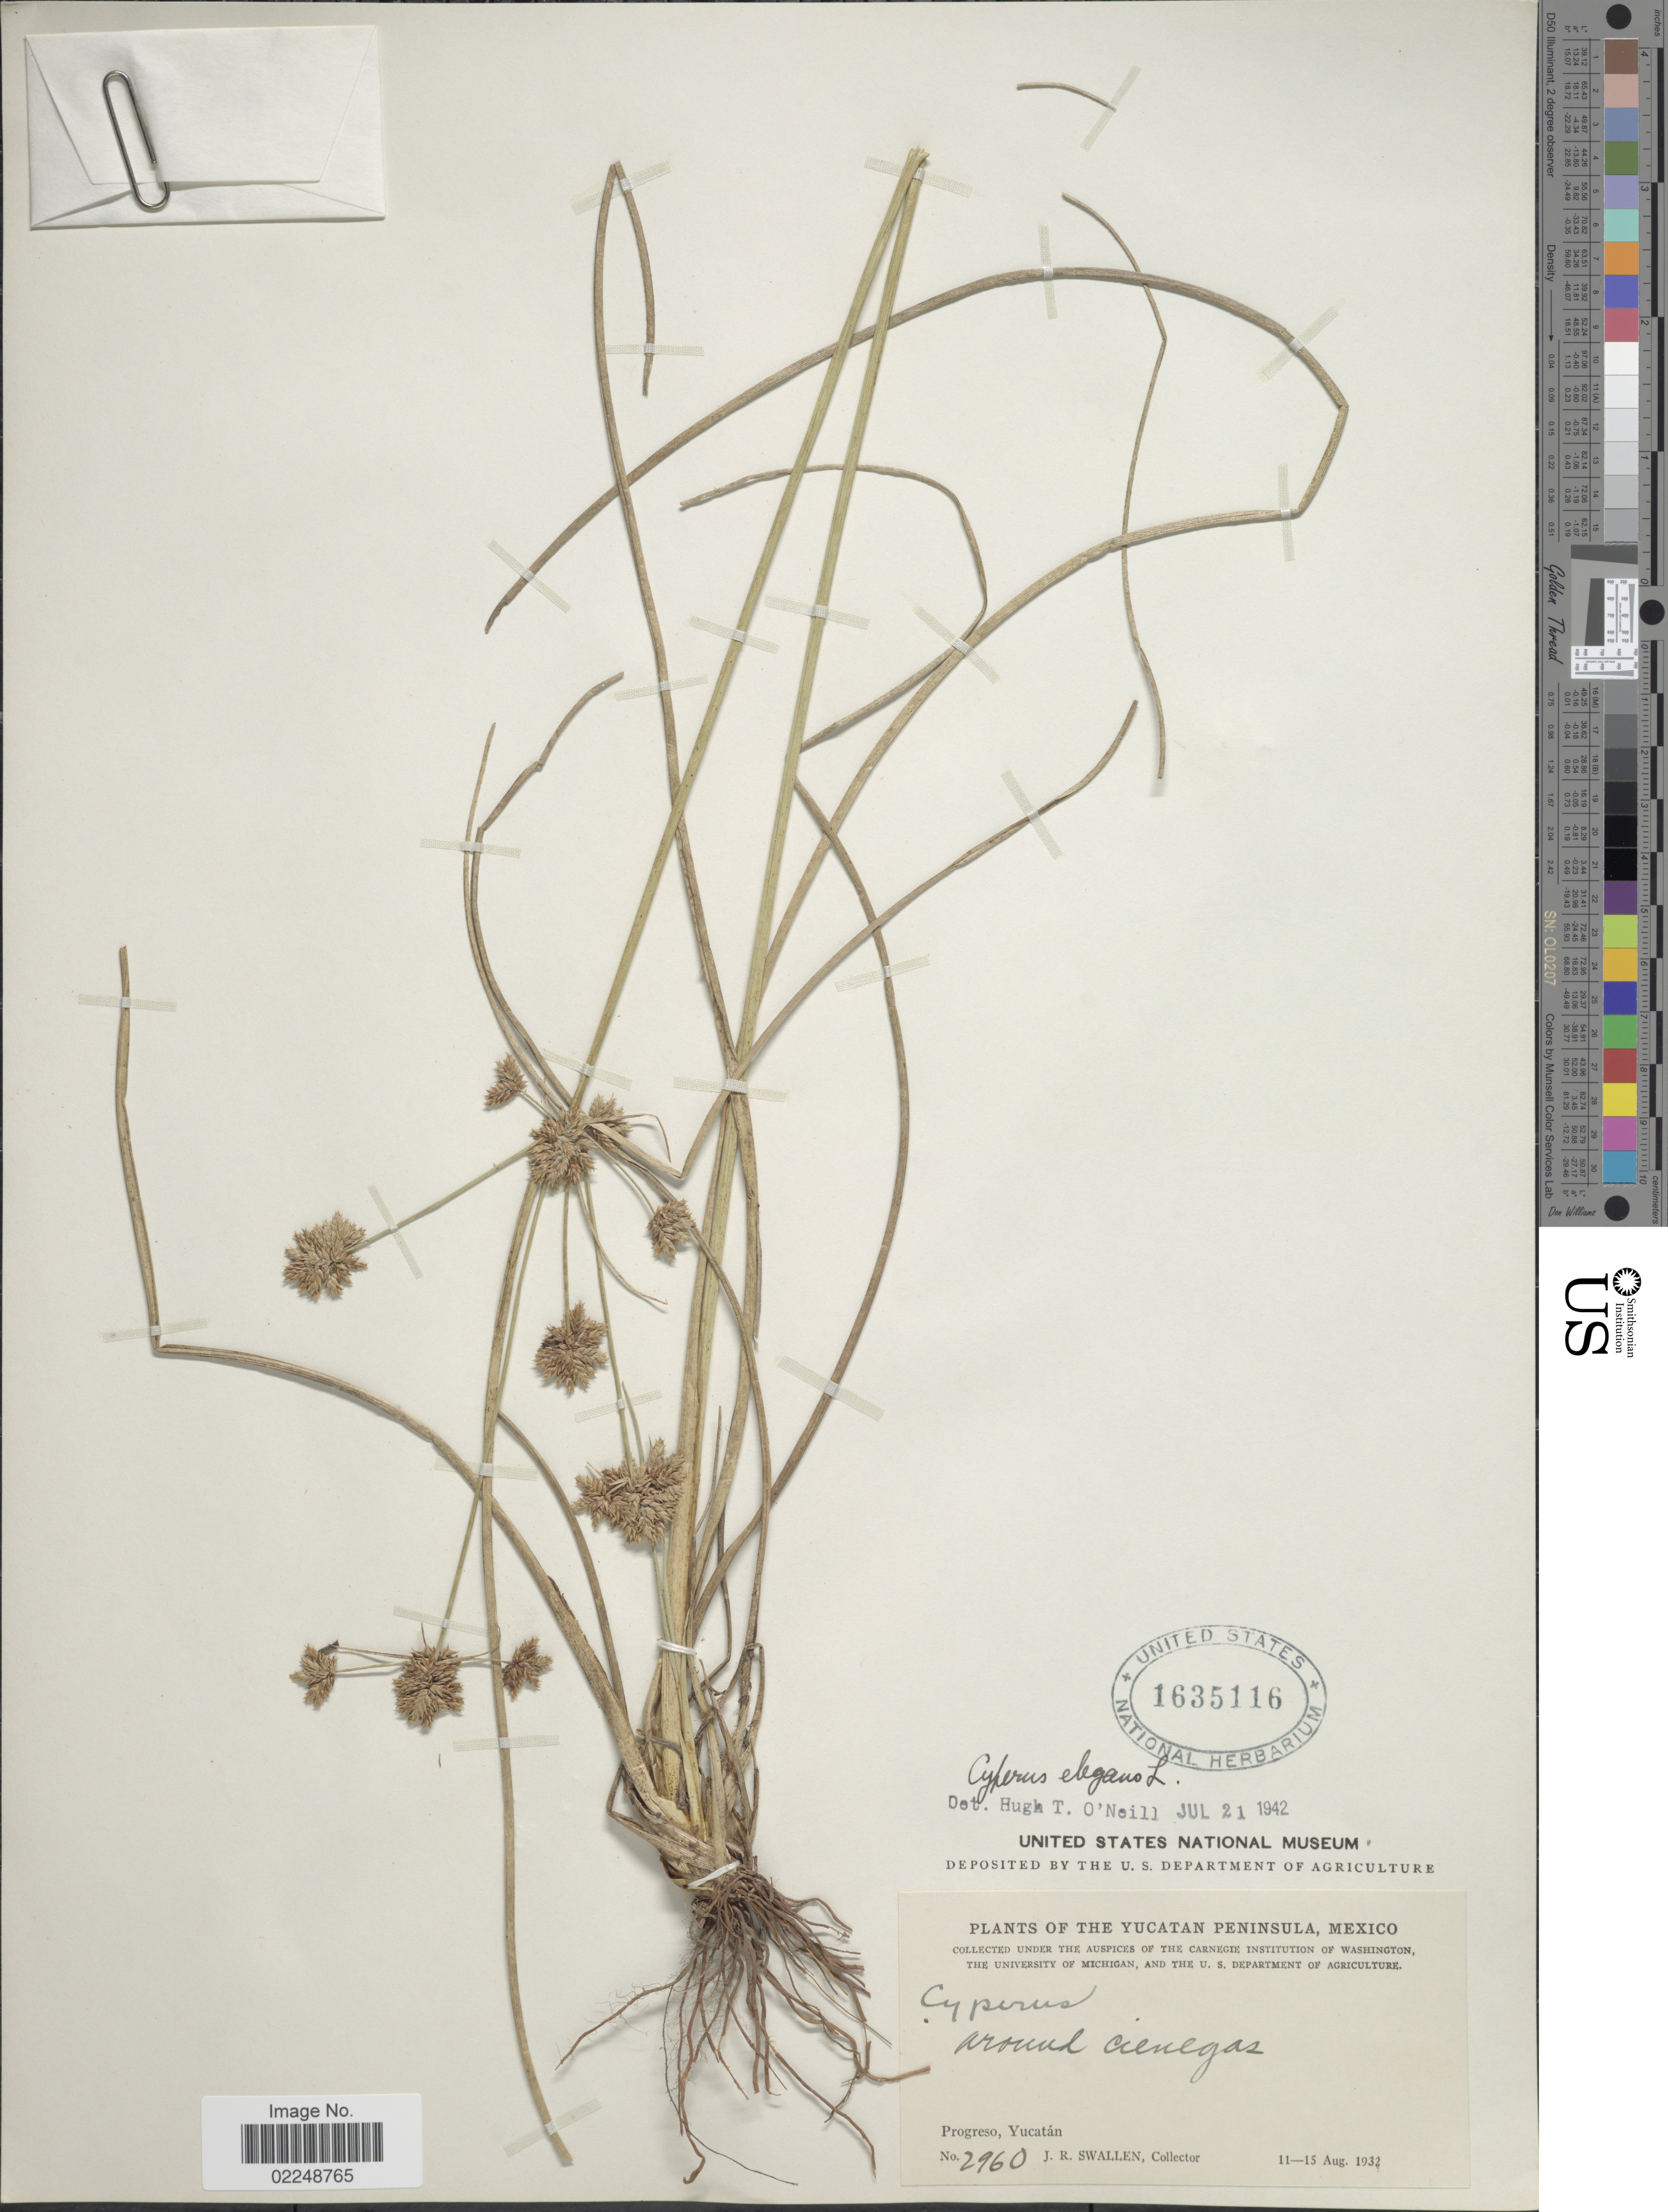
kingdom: Plantae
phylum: Tracheophyta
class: Liliopsida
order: Poales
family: Cyperaceae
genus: Cyperus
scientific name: Cyperus elegans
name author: L.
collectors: J. R. Swallen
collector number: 2960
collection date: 1932-08-11/1932-08-15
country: Mexico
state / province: Yucatán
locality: Yucatan Peninsula, Progreso, around Cienegas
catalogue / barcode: US 1635116